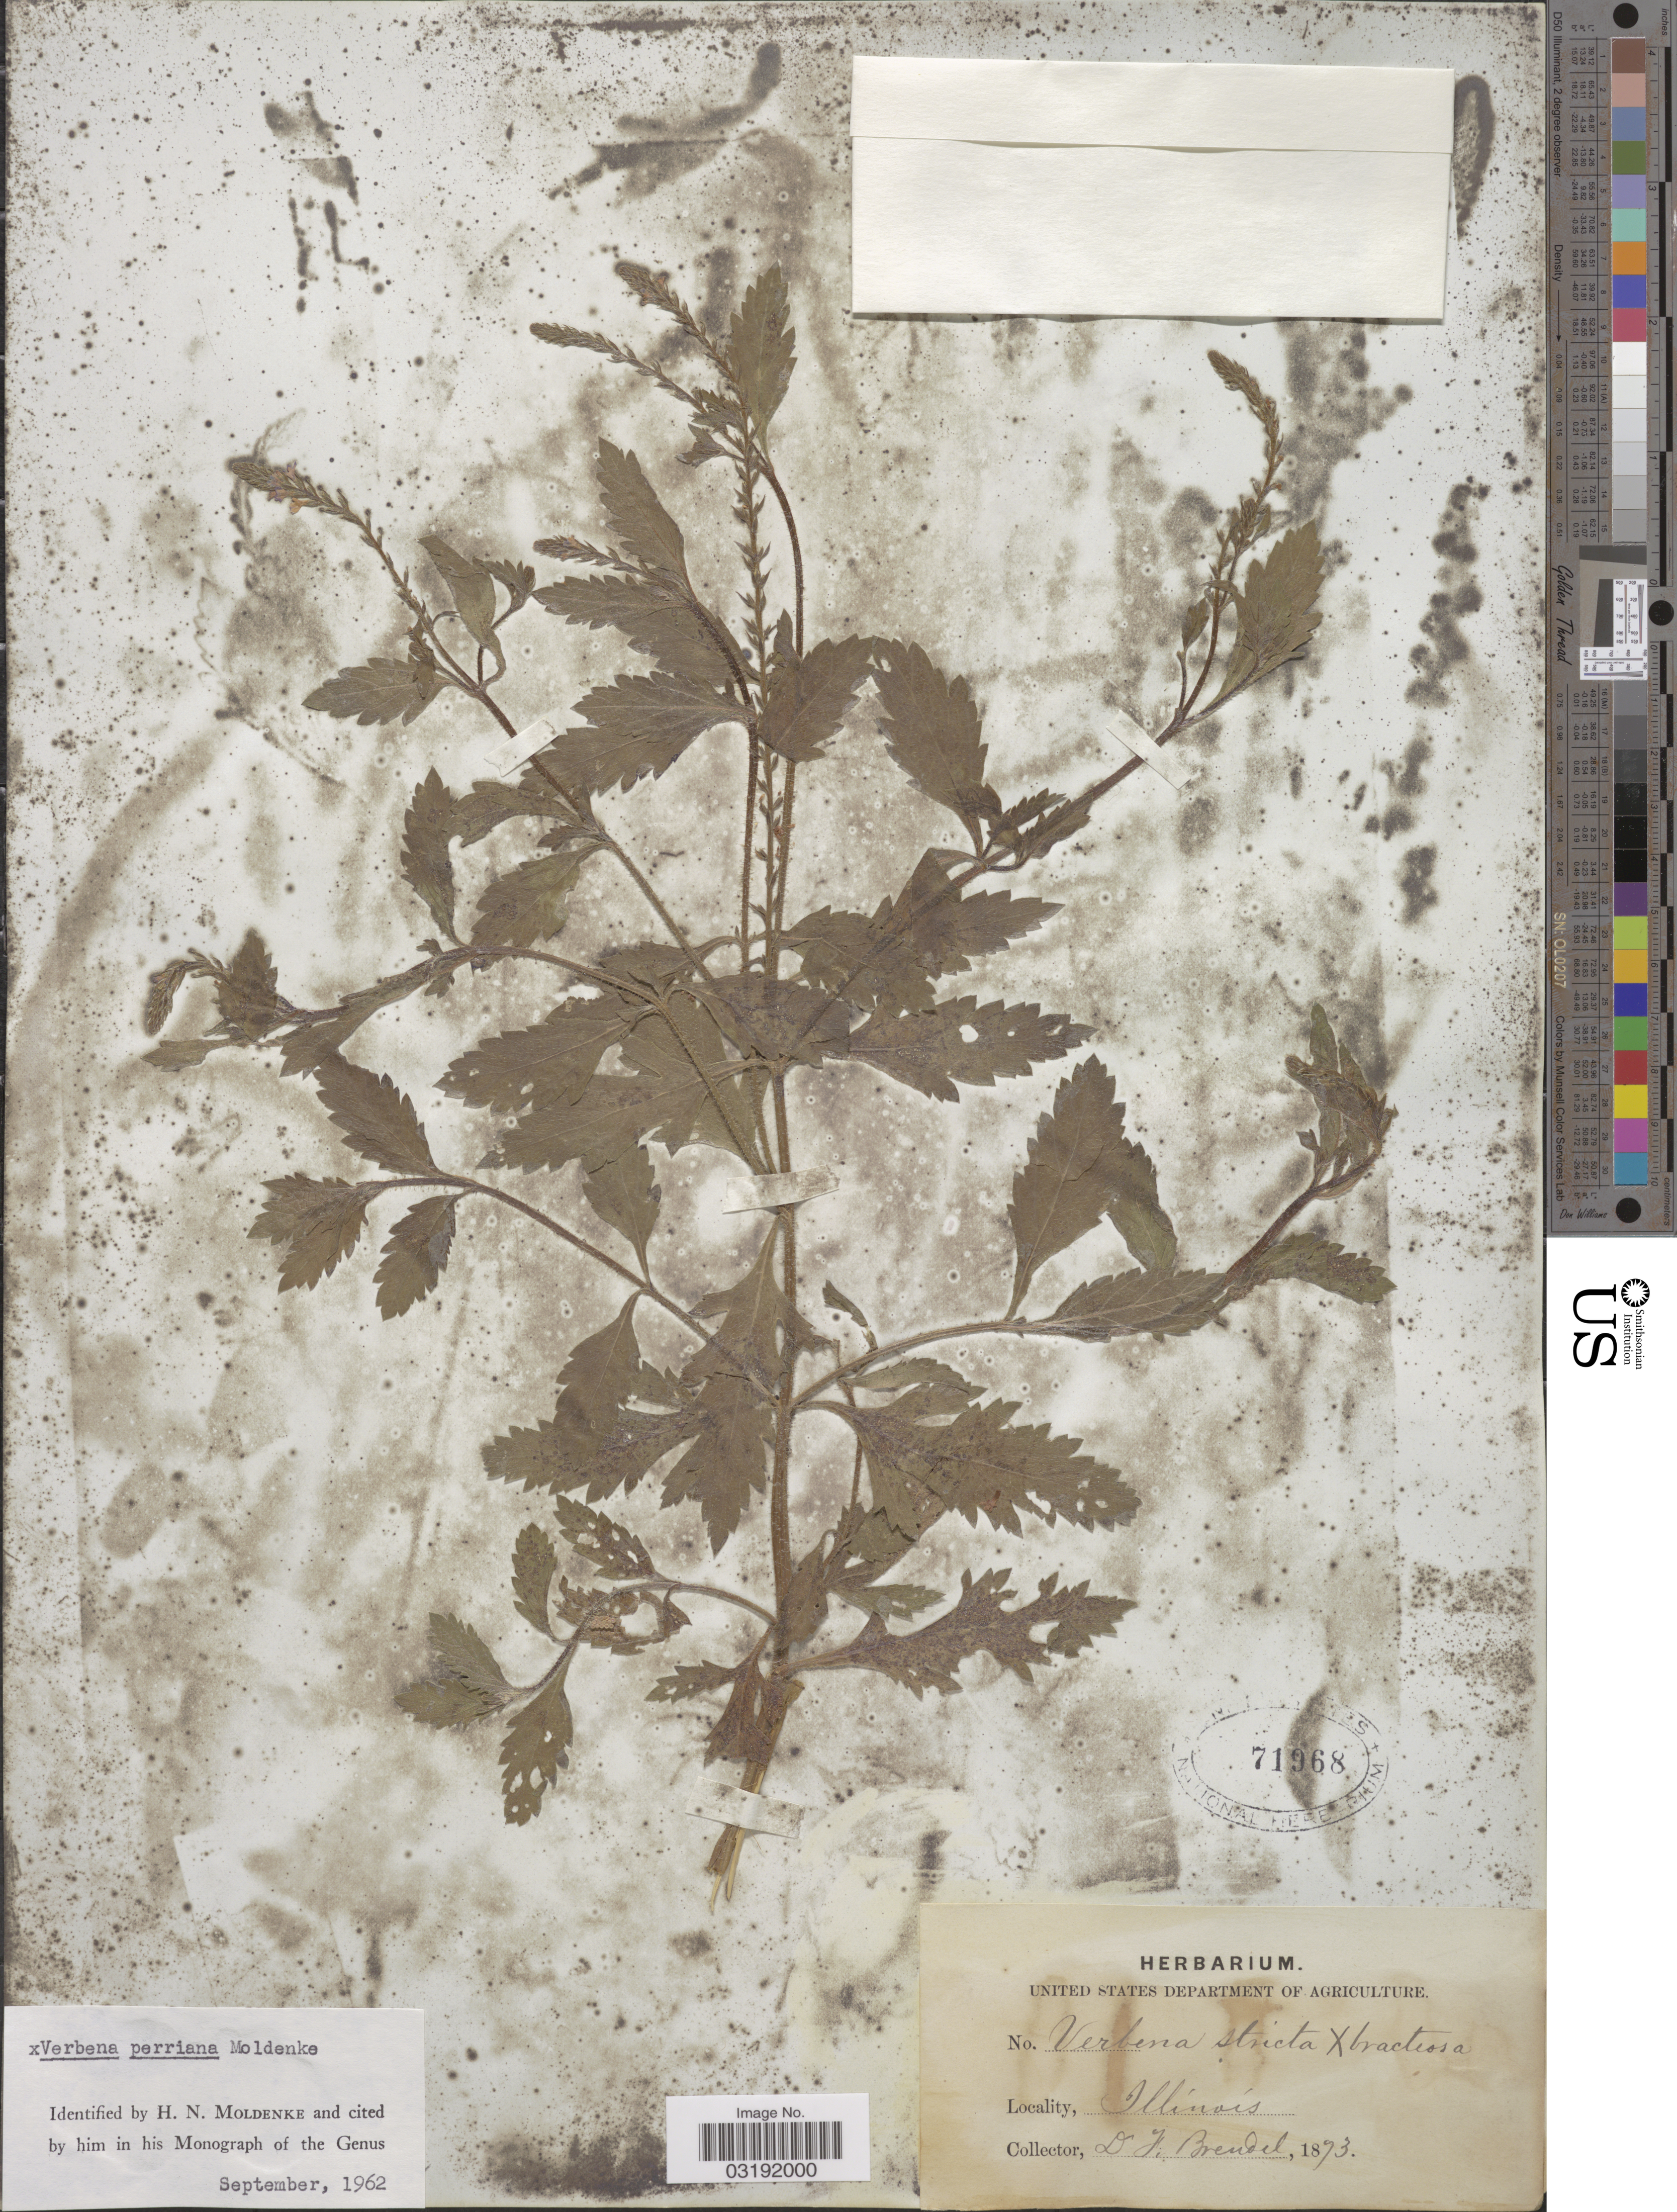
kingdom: Plantae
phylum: Tracheophyta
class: Magnoliopsida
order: Lamiales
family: Verbenaceae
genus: Verbena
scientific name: Verbena perriana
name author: Moldenke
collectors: F. Brendel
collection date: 1873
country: United States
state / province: Illinois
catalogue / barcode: US 71968